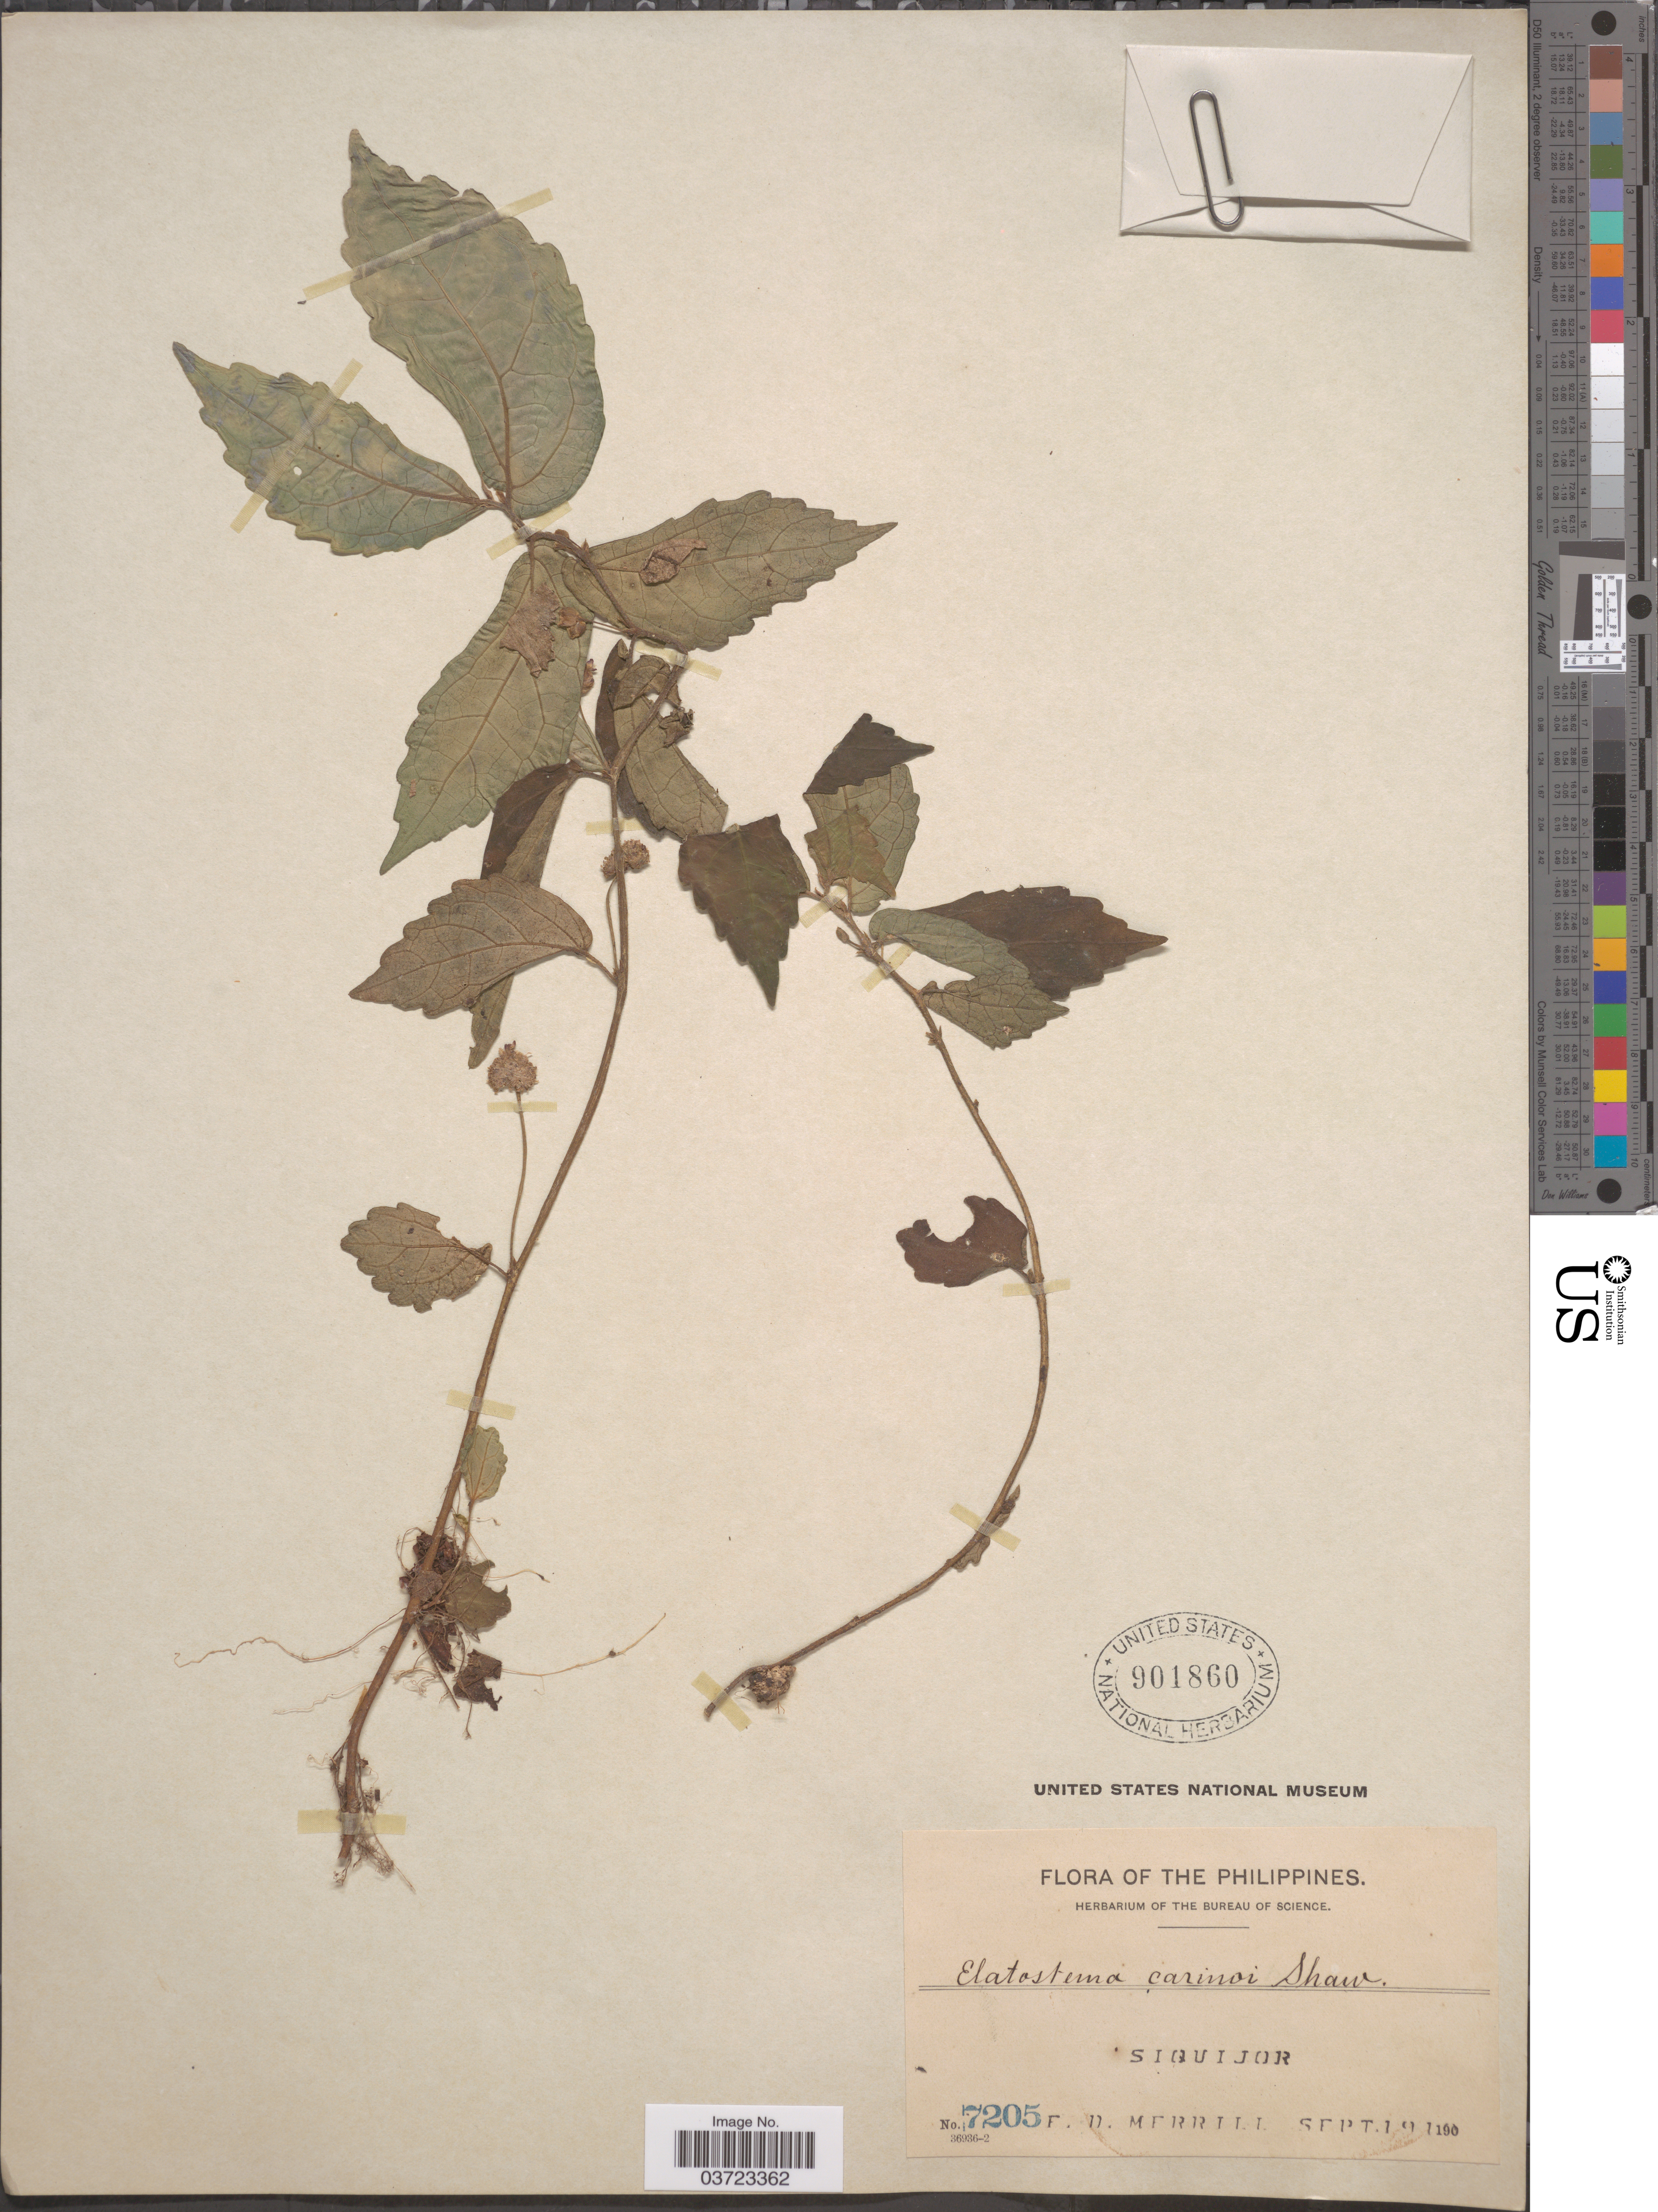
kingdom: Plantae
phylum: Tracheophyta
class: Magnoliopsida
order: Rosales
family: Urticaceae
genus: Elatostema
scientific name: Elatostema carinoi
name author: C.B. Rob.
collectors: E. D. Merrill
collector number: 7205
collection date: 1910-09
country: Philippines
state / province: Central Visayas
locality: Siquijor.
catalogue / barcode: US 901860